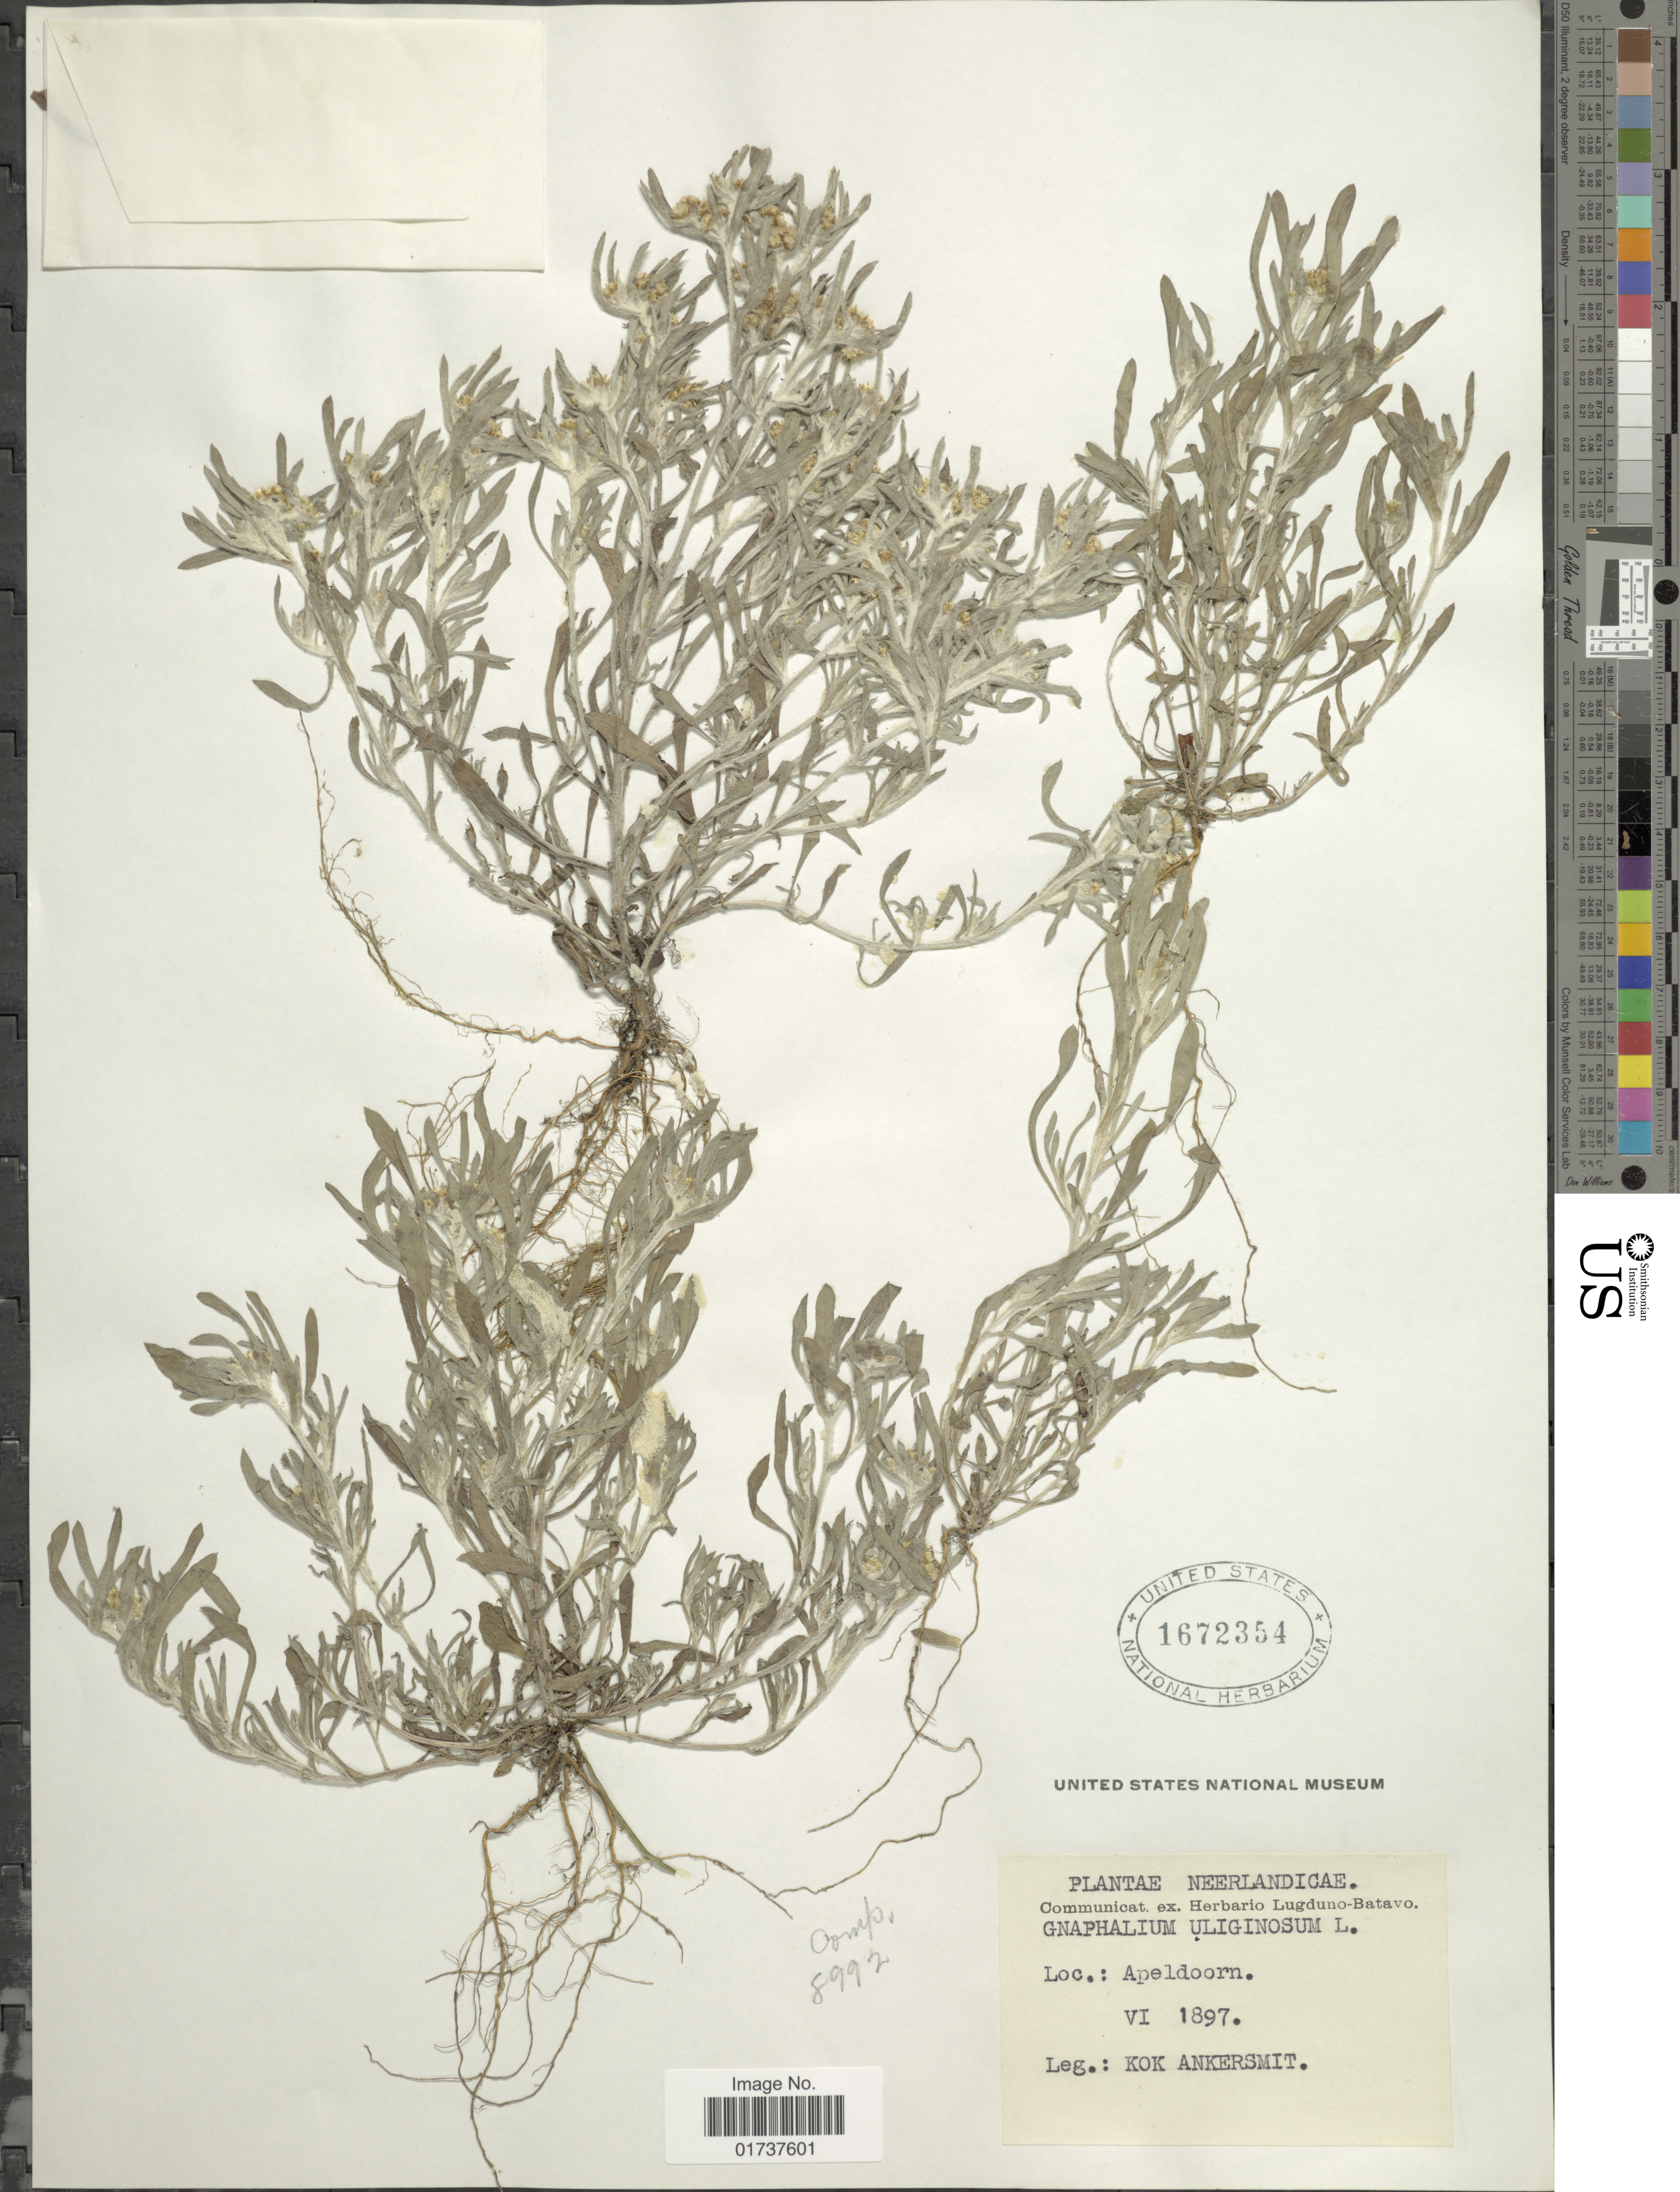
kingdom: Plantae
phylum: Tracheophyta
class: Magnoliopsida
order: Asterales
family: Asteraceae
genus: Gnaphalium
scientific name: Gnaphalium uliginosum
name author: L.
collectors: K. Ankersmit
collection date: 1897-06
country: Netherlands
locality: Neerlandicae, Apeldoorn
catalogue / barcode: US 1672354